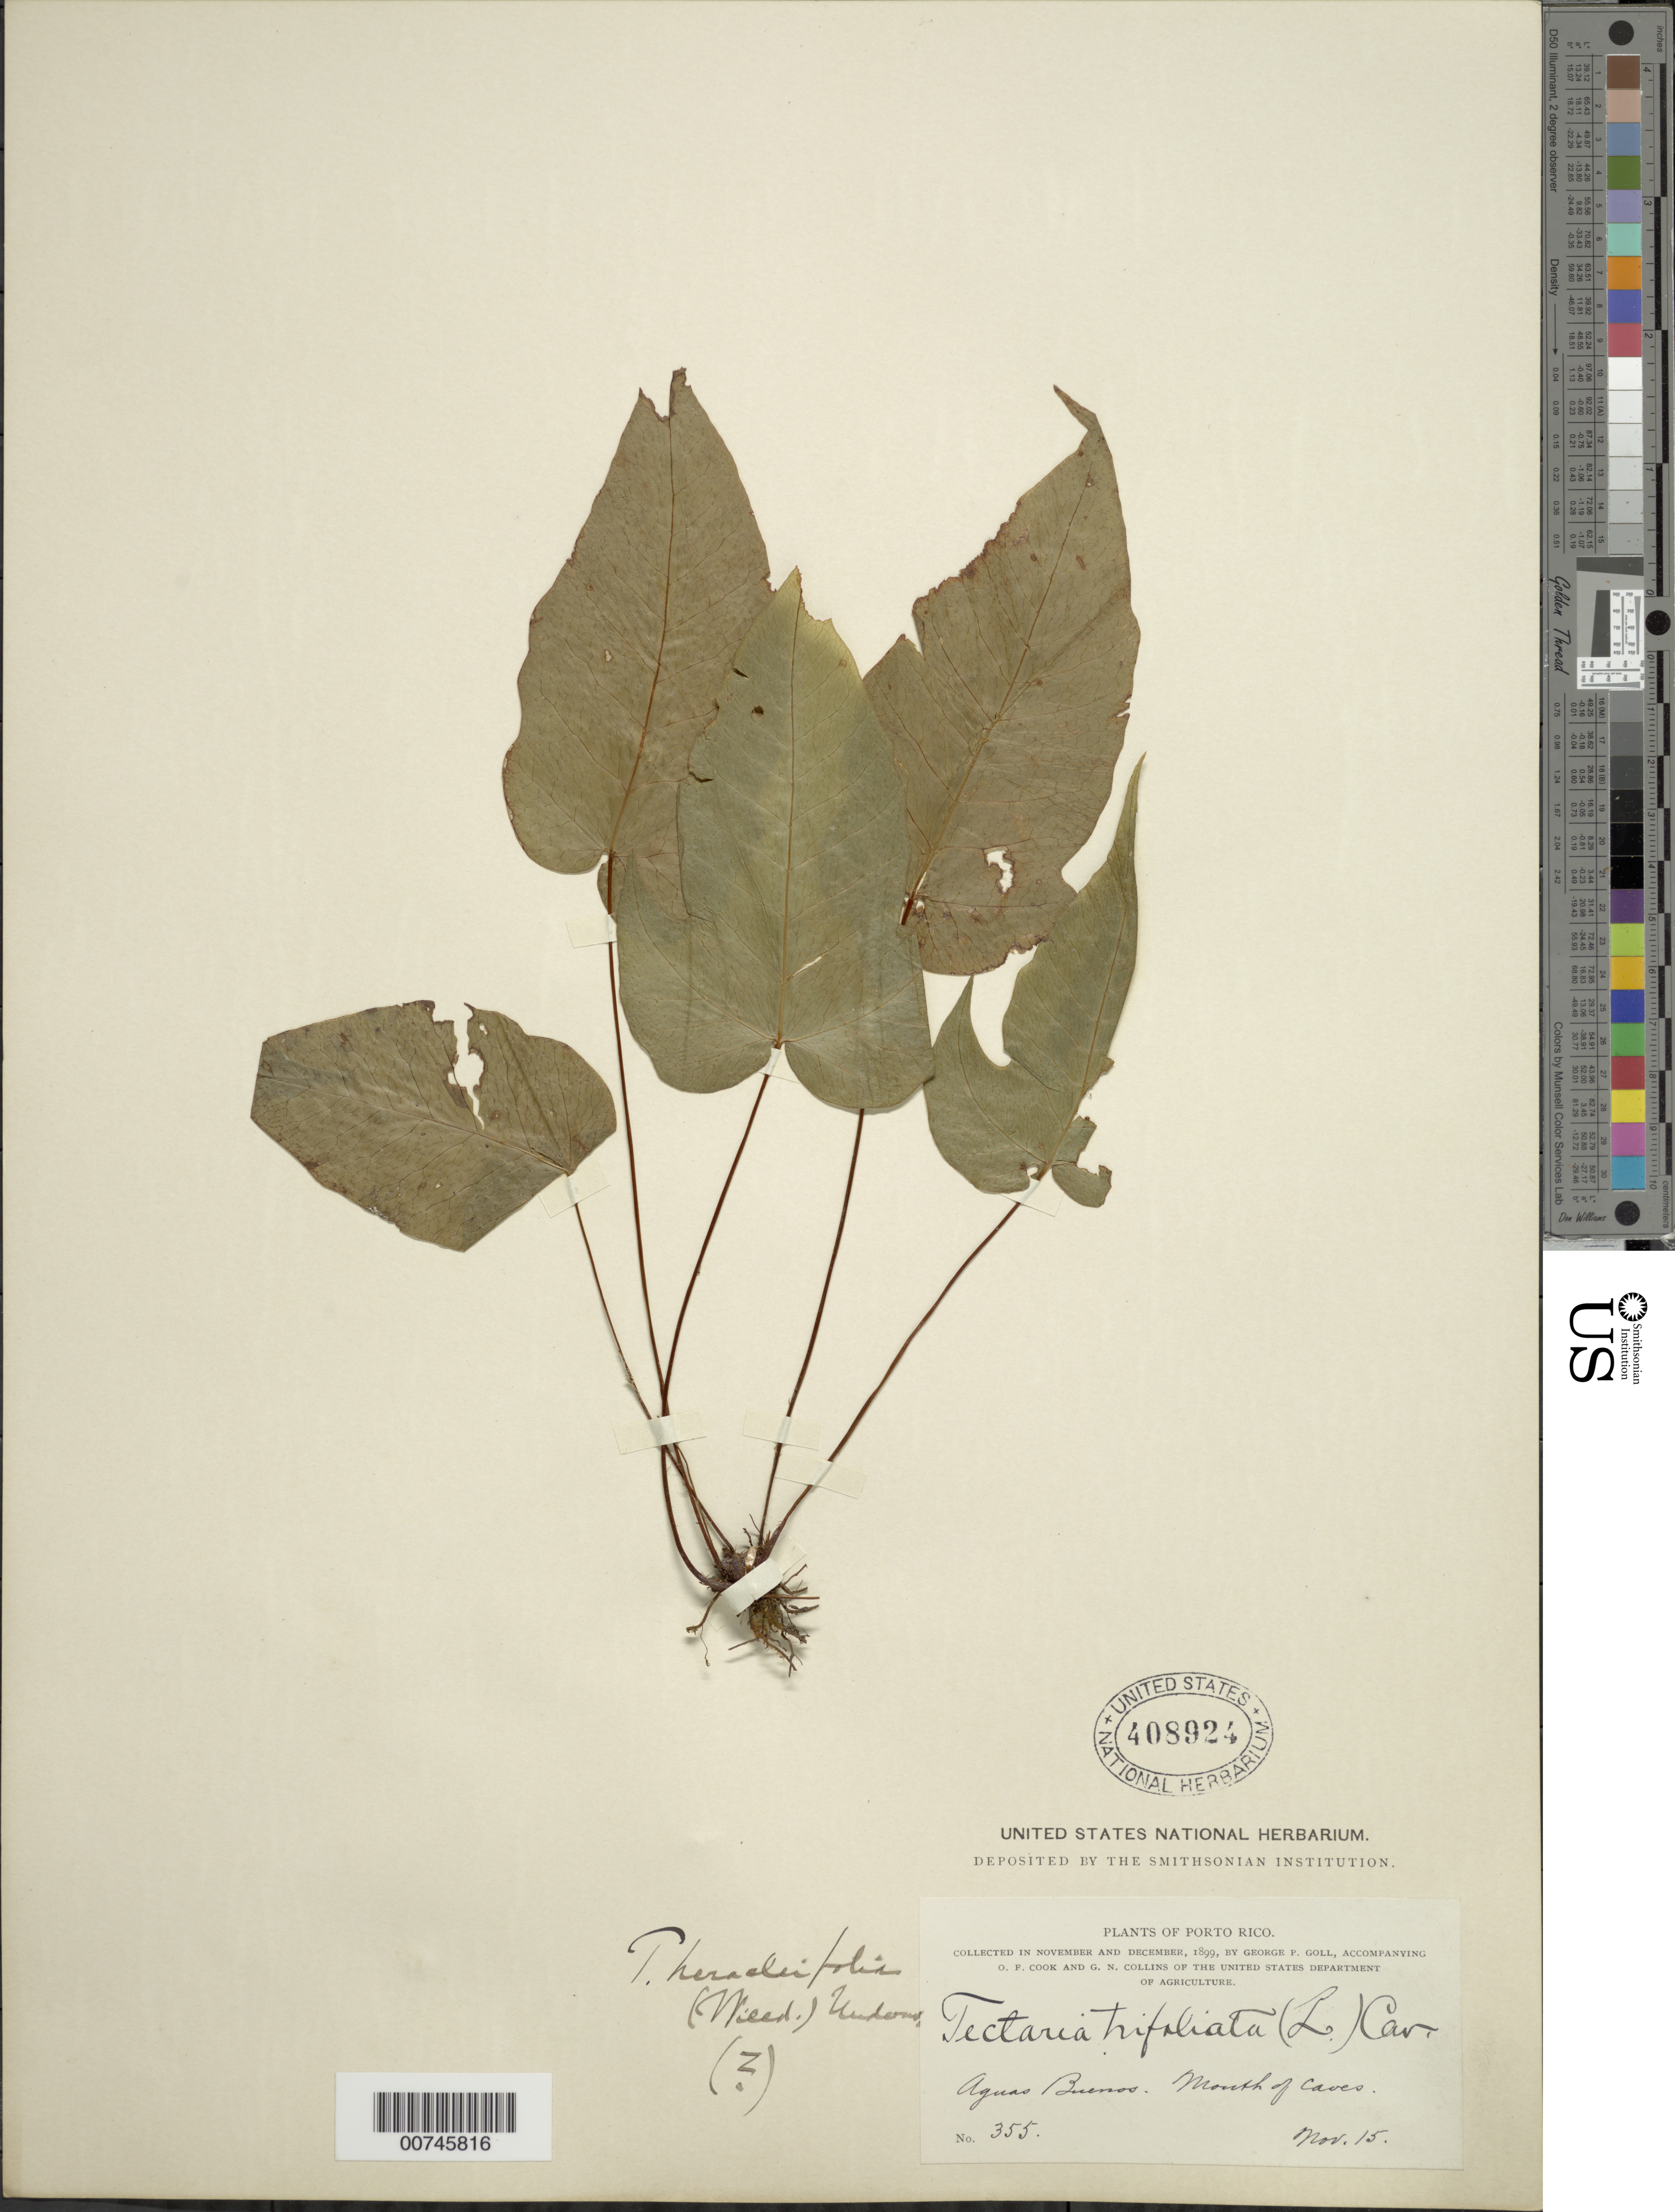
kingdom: Plantae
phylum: Tracheophyta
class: Polypodiopsida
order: Polypodiales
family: Tectariaceae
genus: Tectaria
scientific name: Tectaria heracleifolia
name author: (Willd.) Underw.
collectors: G. Goll, O. F. Cook & G. N. Collins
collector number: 355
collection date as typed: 15 Nov 1899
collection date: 1899-11-15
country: Puerto Rico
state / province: Agua Buenas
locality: Aguas Buenas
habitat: Mouth of caves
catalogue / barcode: US 408924